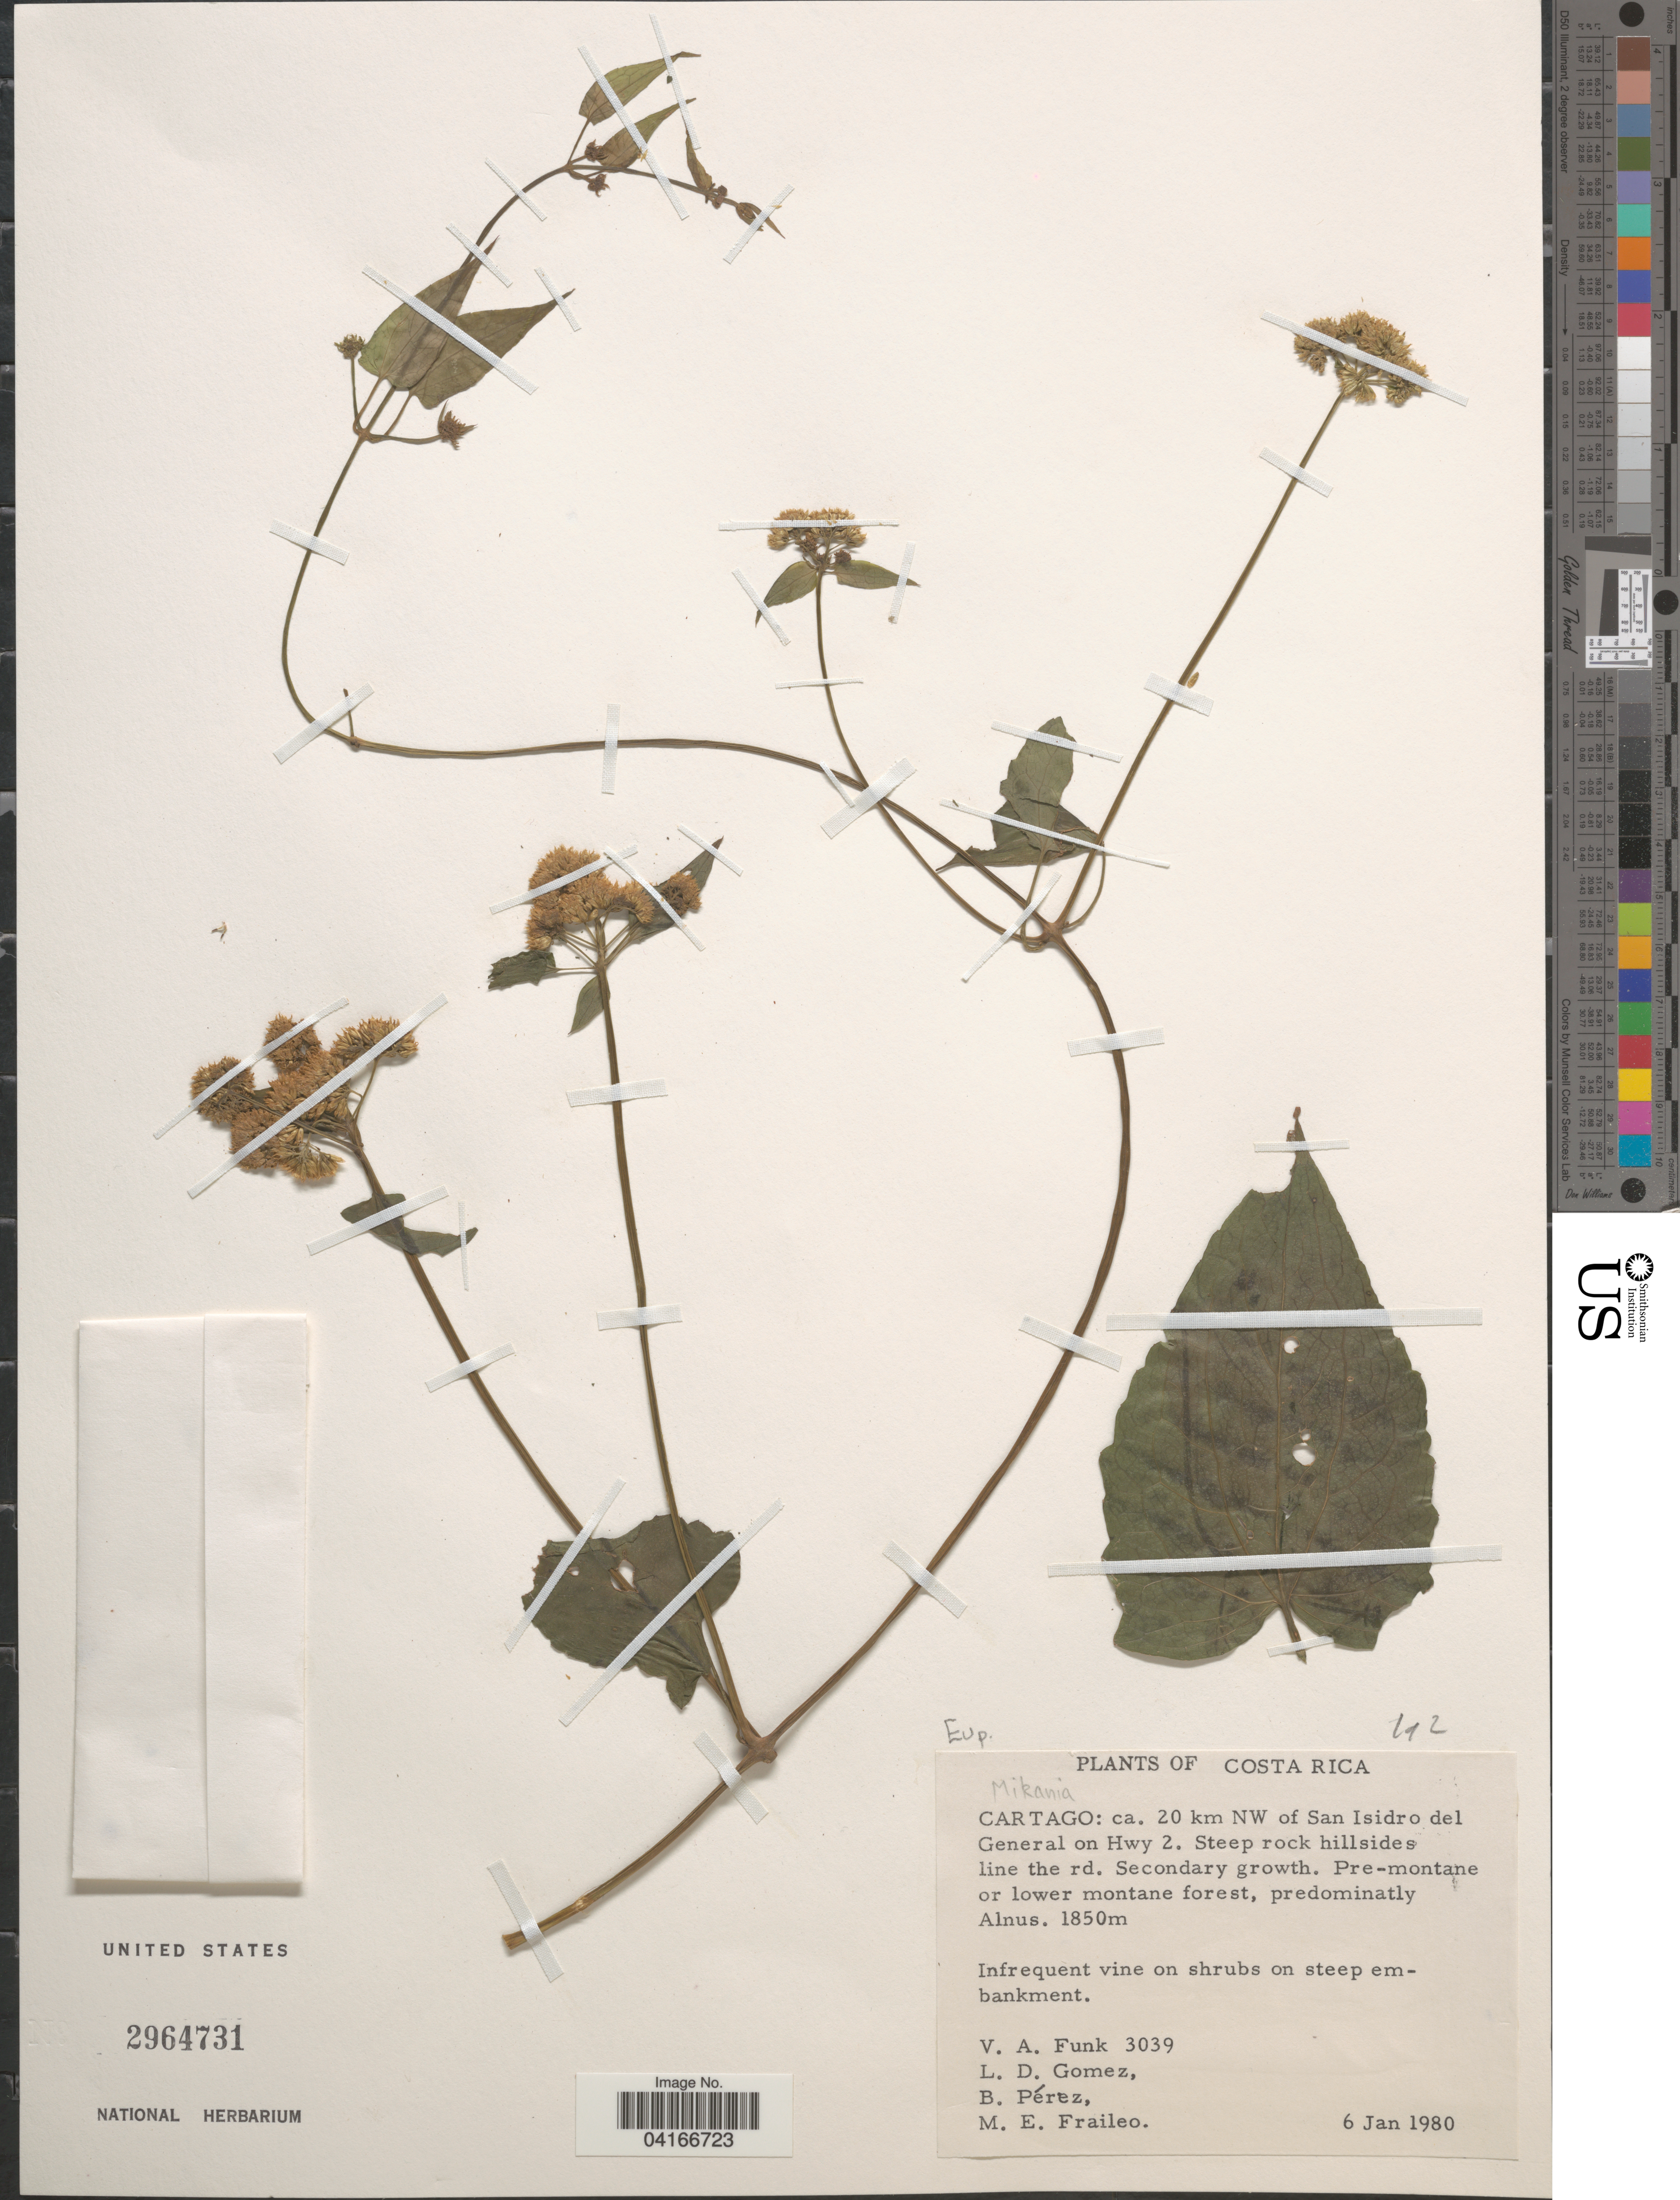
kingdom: Plantae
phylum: Tracheophyta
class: Magnoliopsida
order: Asterales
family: Asteraceae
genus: Mikania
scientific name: Mikania sp.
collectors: V. Funk, L. D. Gómez, B. Pérez & M. Fraileo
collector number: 3039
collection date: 1980-01-06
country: Costa Rica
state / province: Cartago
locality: Ca. 20 km NW of San Isidro del General on Hwy 2. Steep rock hillsides line the rd.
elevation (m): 1850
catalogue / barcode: US 2964731